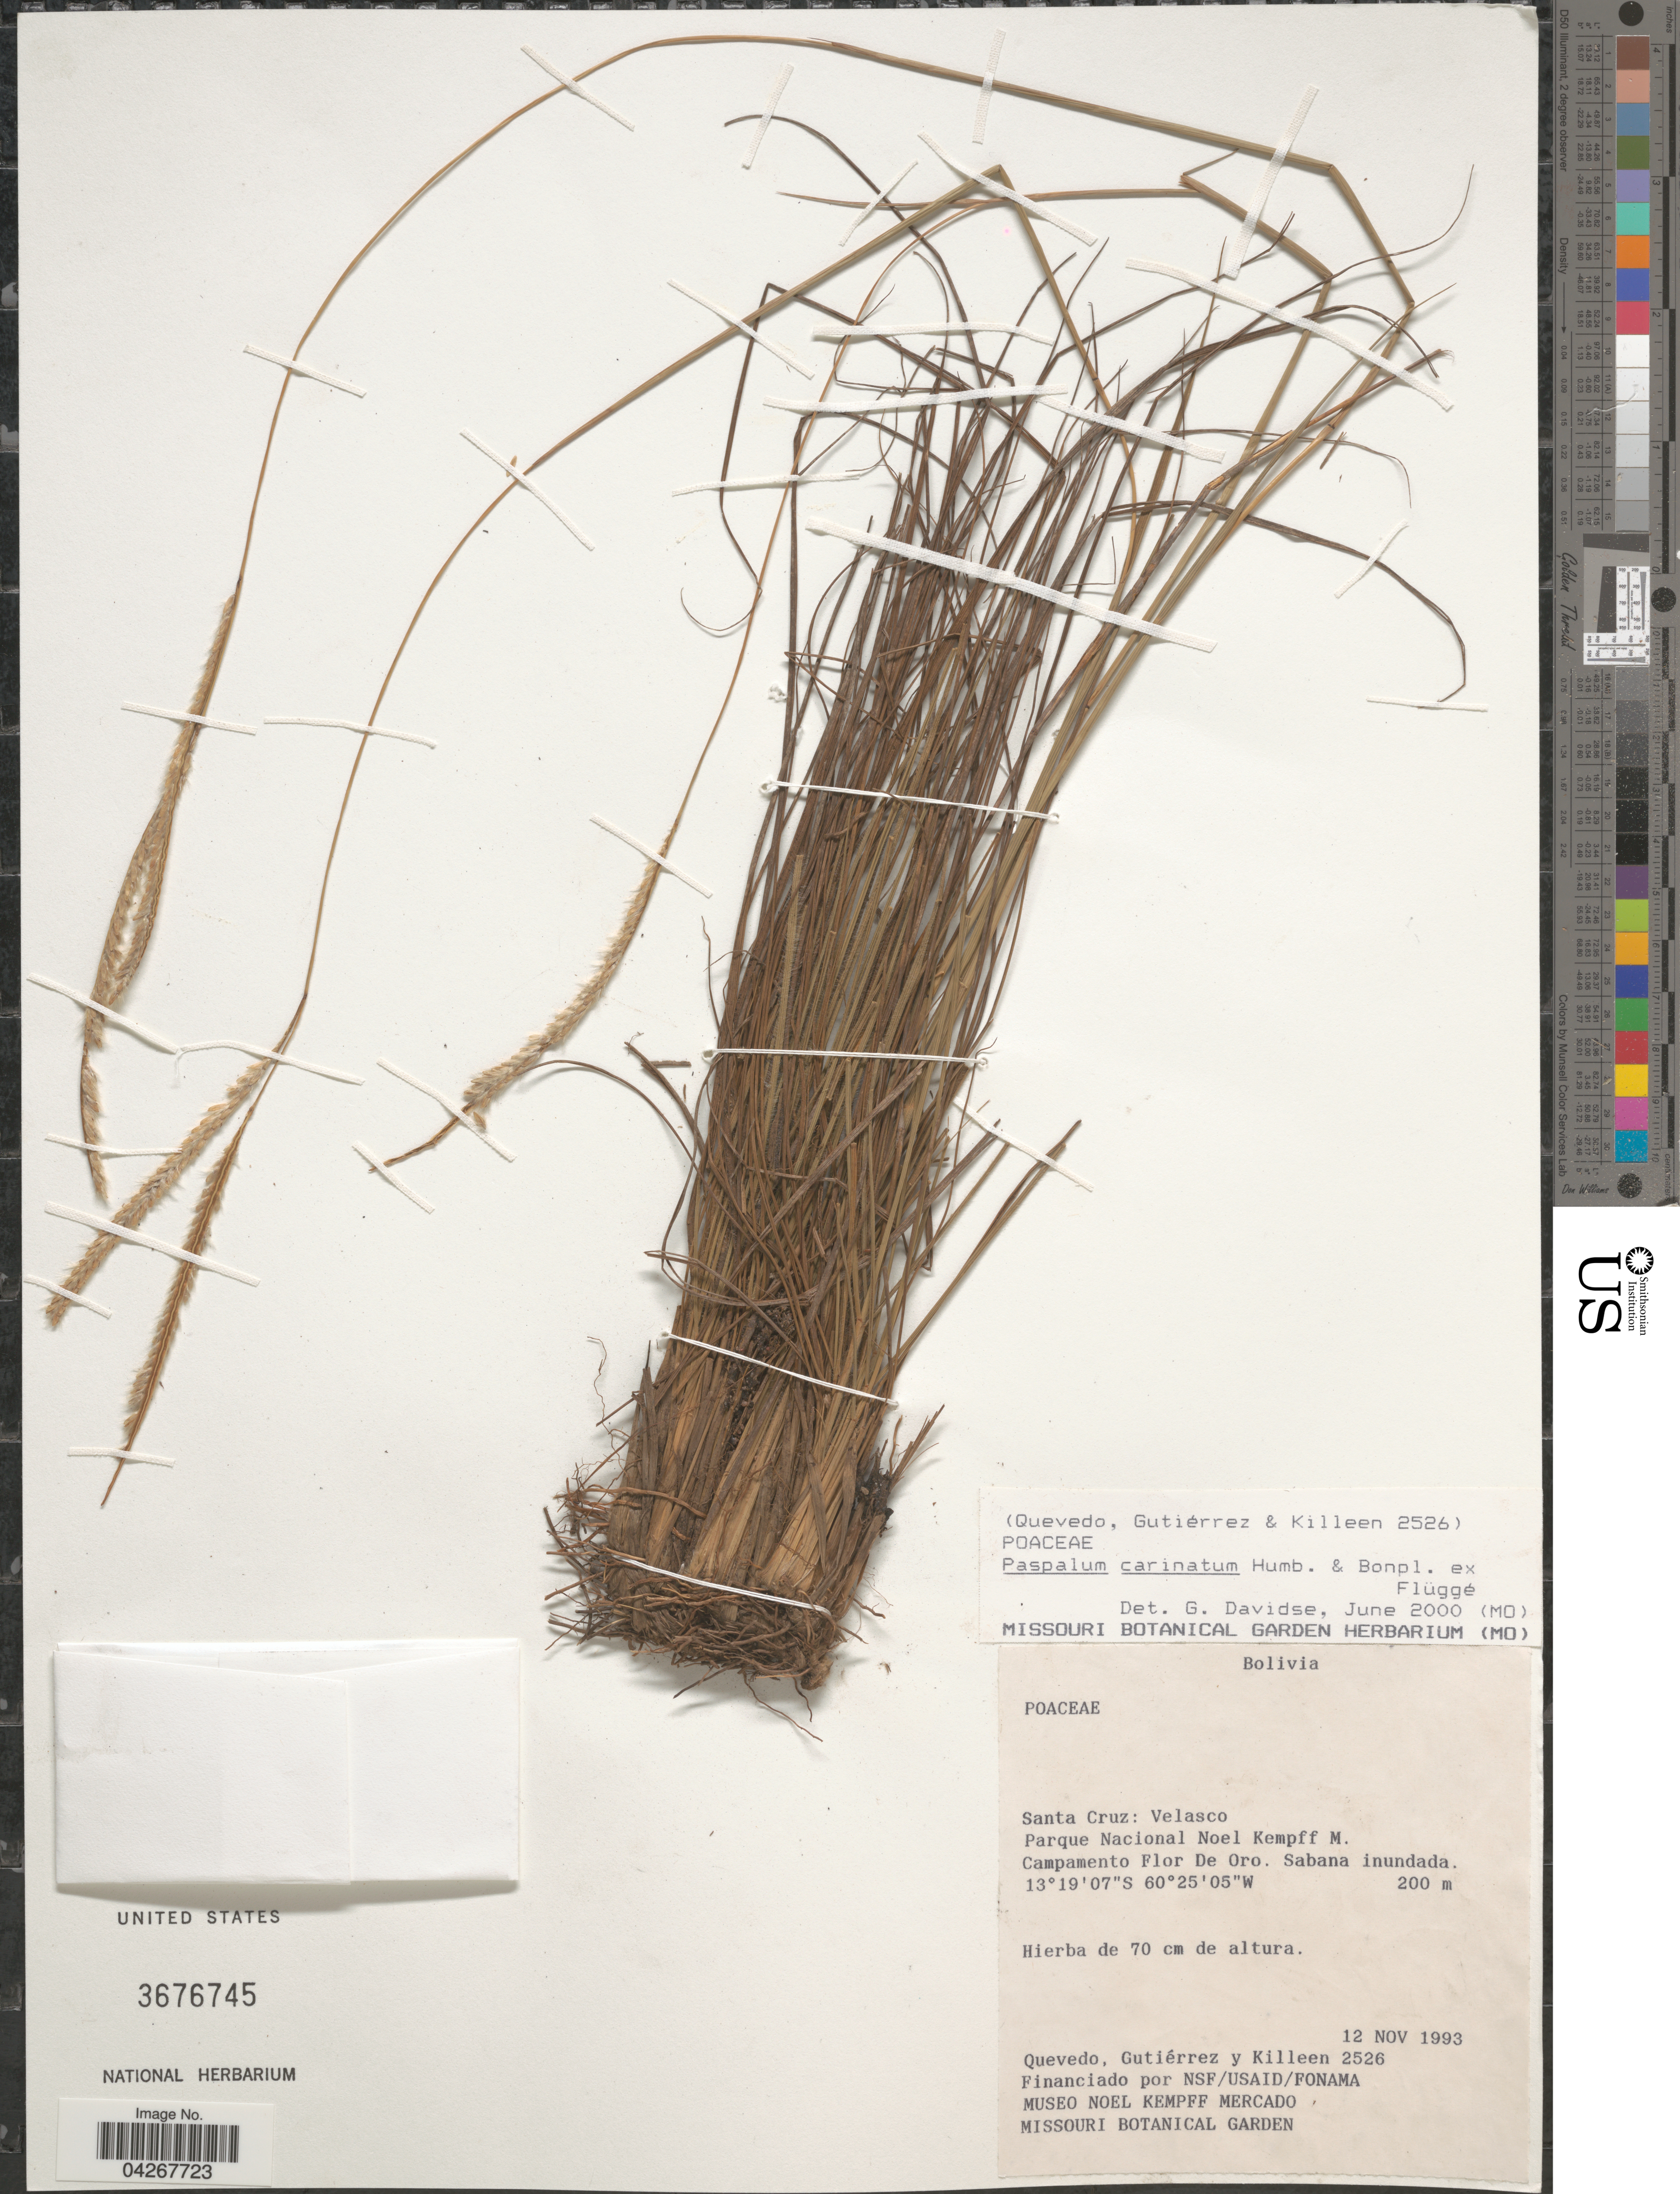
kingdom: Plantae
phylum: Tracheophyta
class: Liliopsida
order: Poales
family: Poaceae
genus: Paspalum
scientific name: Paspalum carinatum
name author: Humb. & Bonpl. ex Flüggé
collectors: -- Quevedo, Gutiérrez, -- & Killeen, --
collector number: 2526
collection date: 1993-11-12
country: Bolivia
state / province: Santa Cruz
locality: Santa Cruz: Velasco. Parque Nacional Noel Kempff M. Campamento Flor De Oro. Sabana inundada.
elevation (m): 200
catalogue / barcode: US 3676745